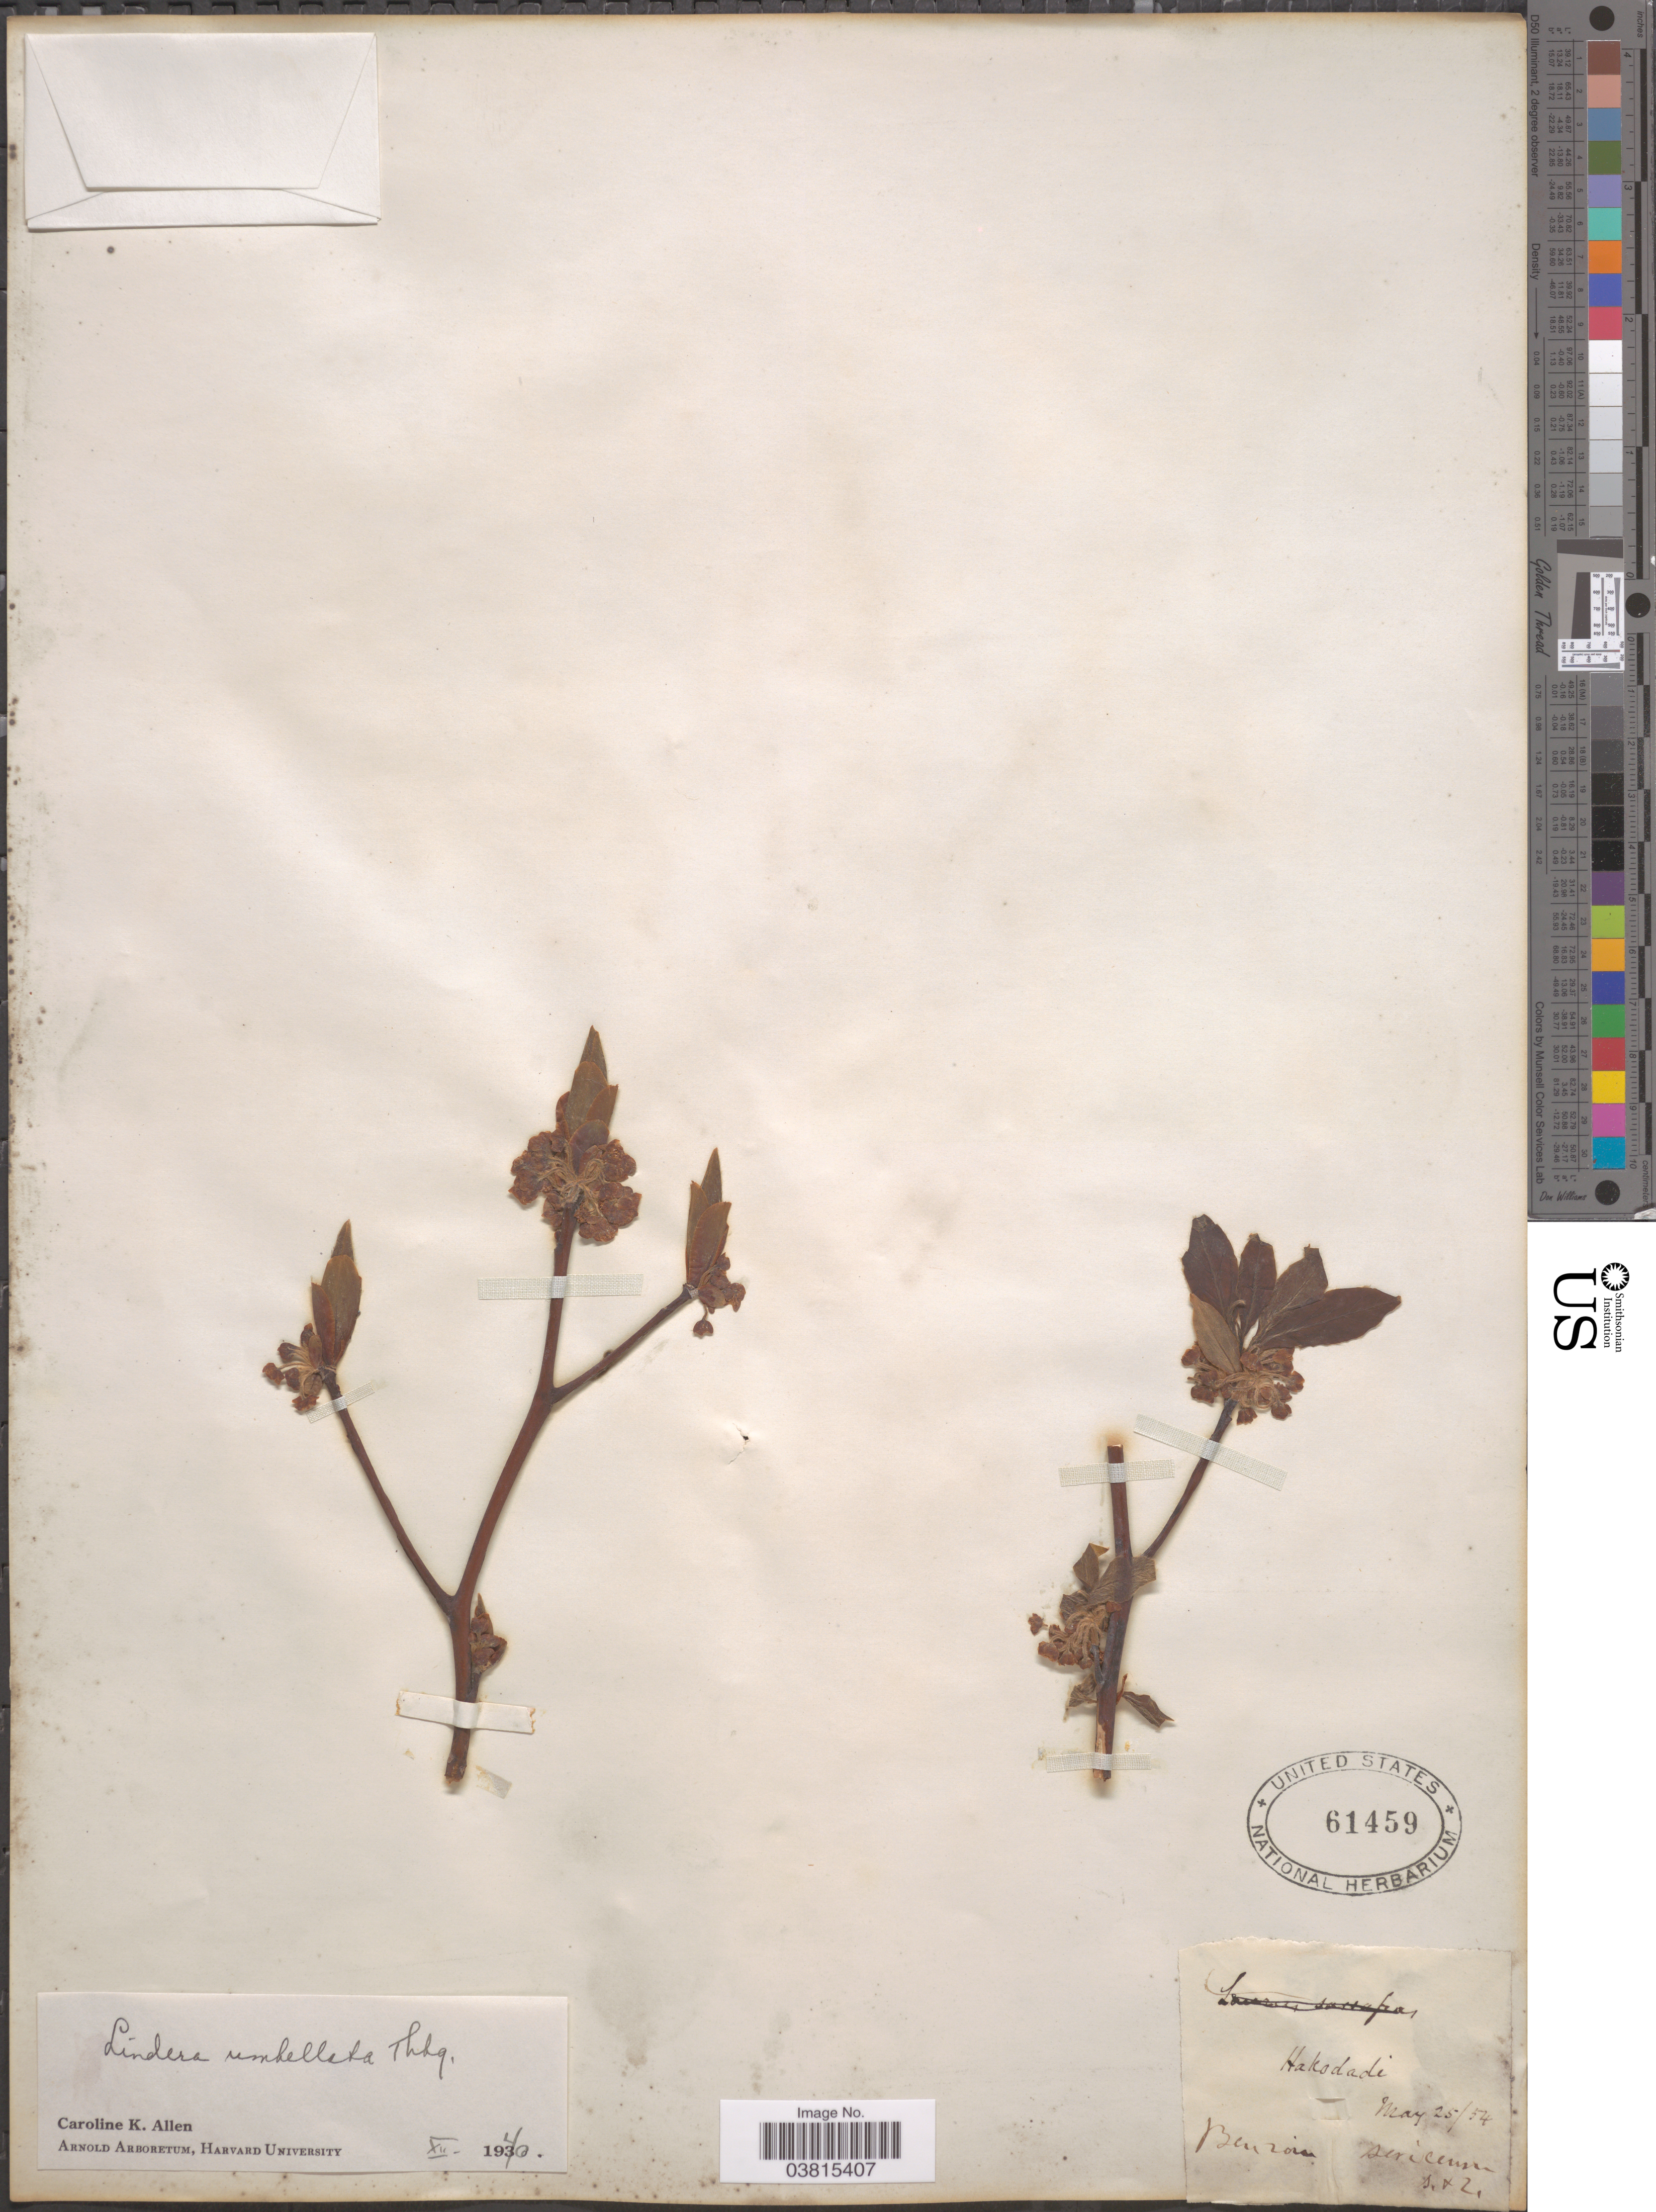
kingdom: Plantae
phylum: Tracheophyta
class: Magnoliopsida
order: Laurales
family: Lauraceae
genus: Lindera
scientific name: Lindera umbellata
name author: Thunb.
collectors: -. Benzon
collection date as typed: Transcribed d/m/y: 25/5/54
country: Japan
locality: Hakodadi.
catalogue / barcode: US 61459